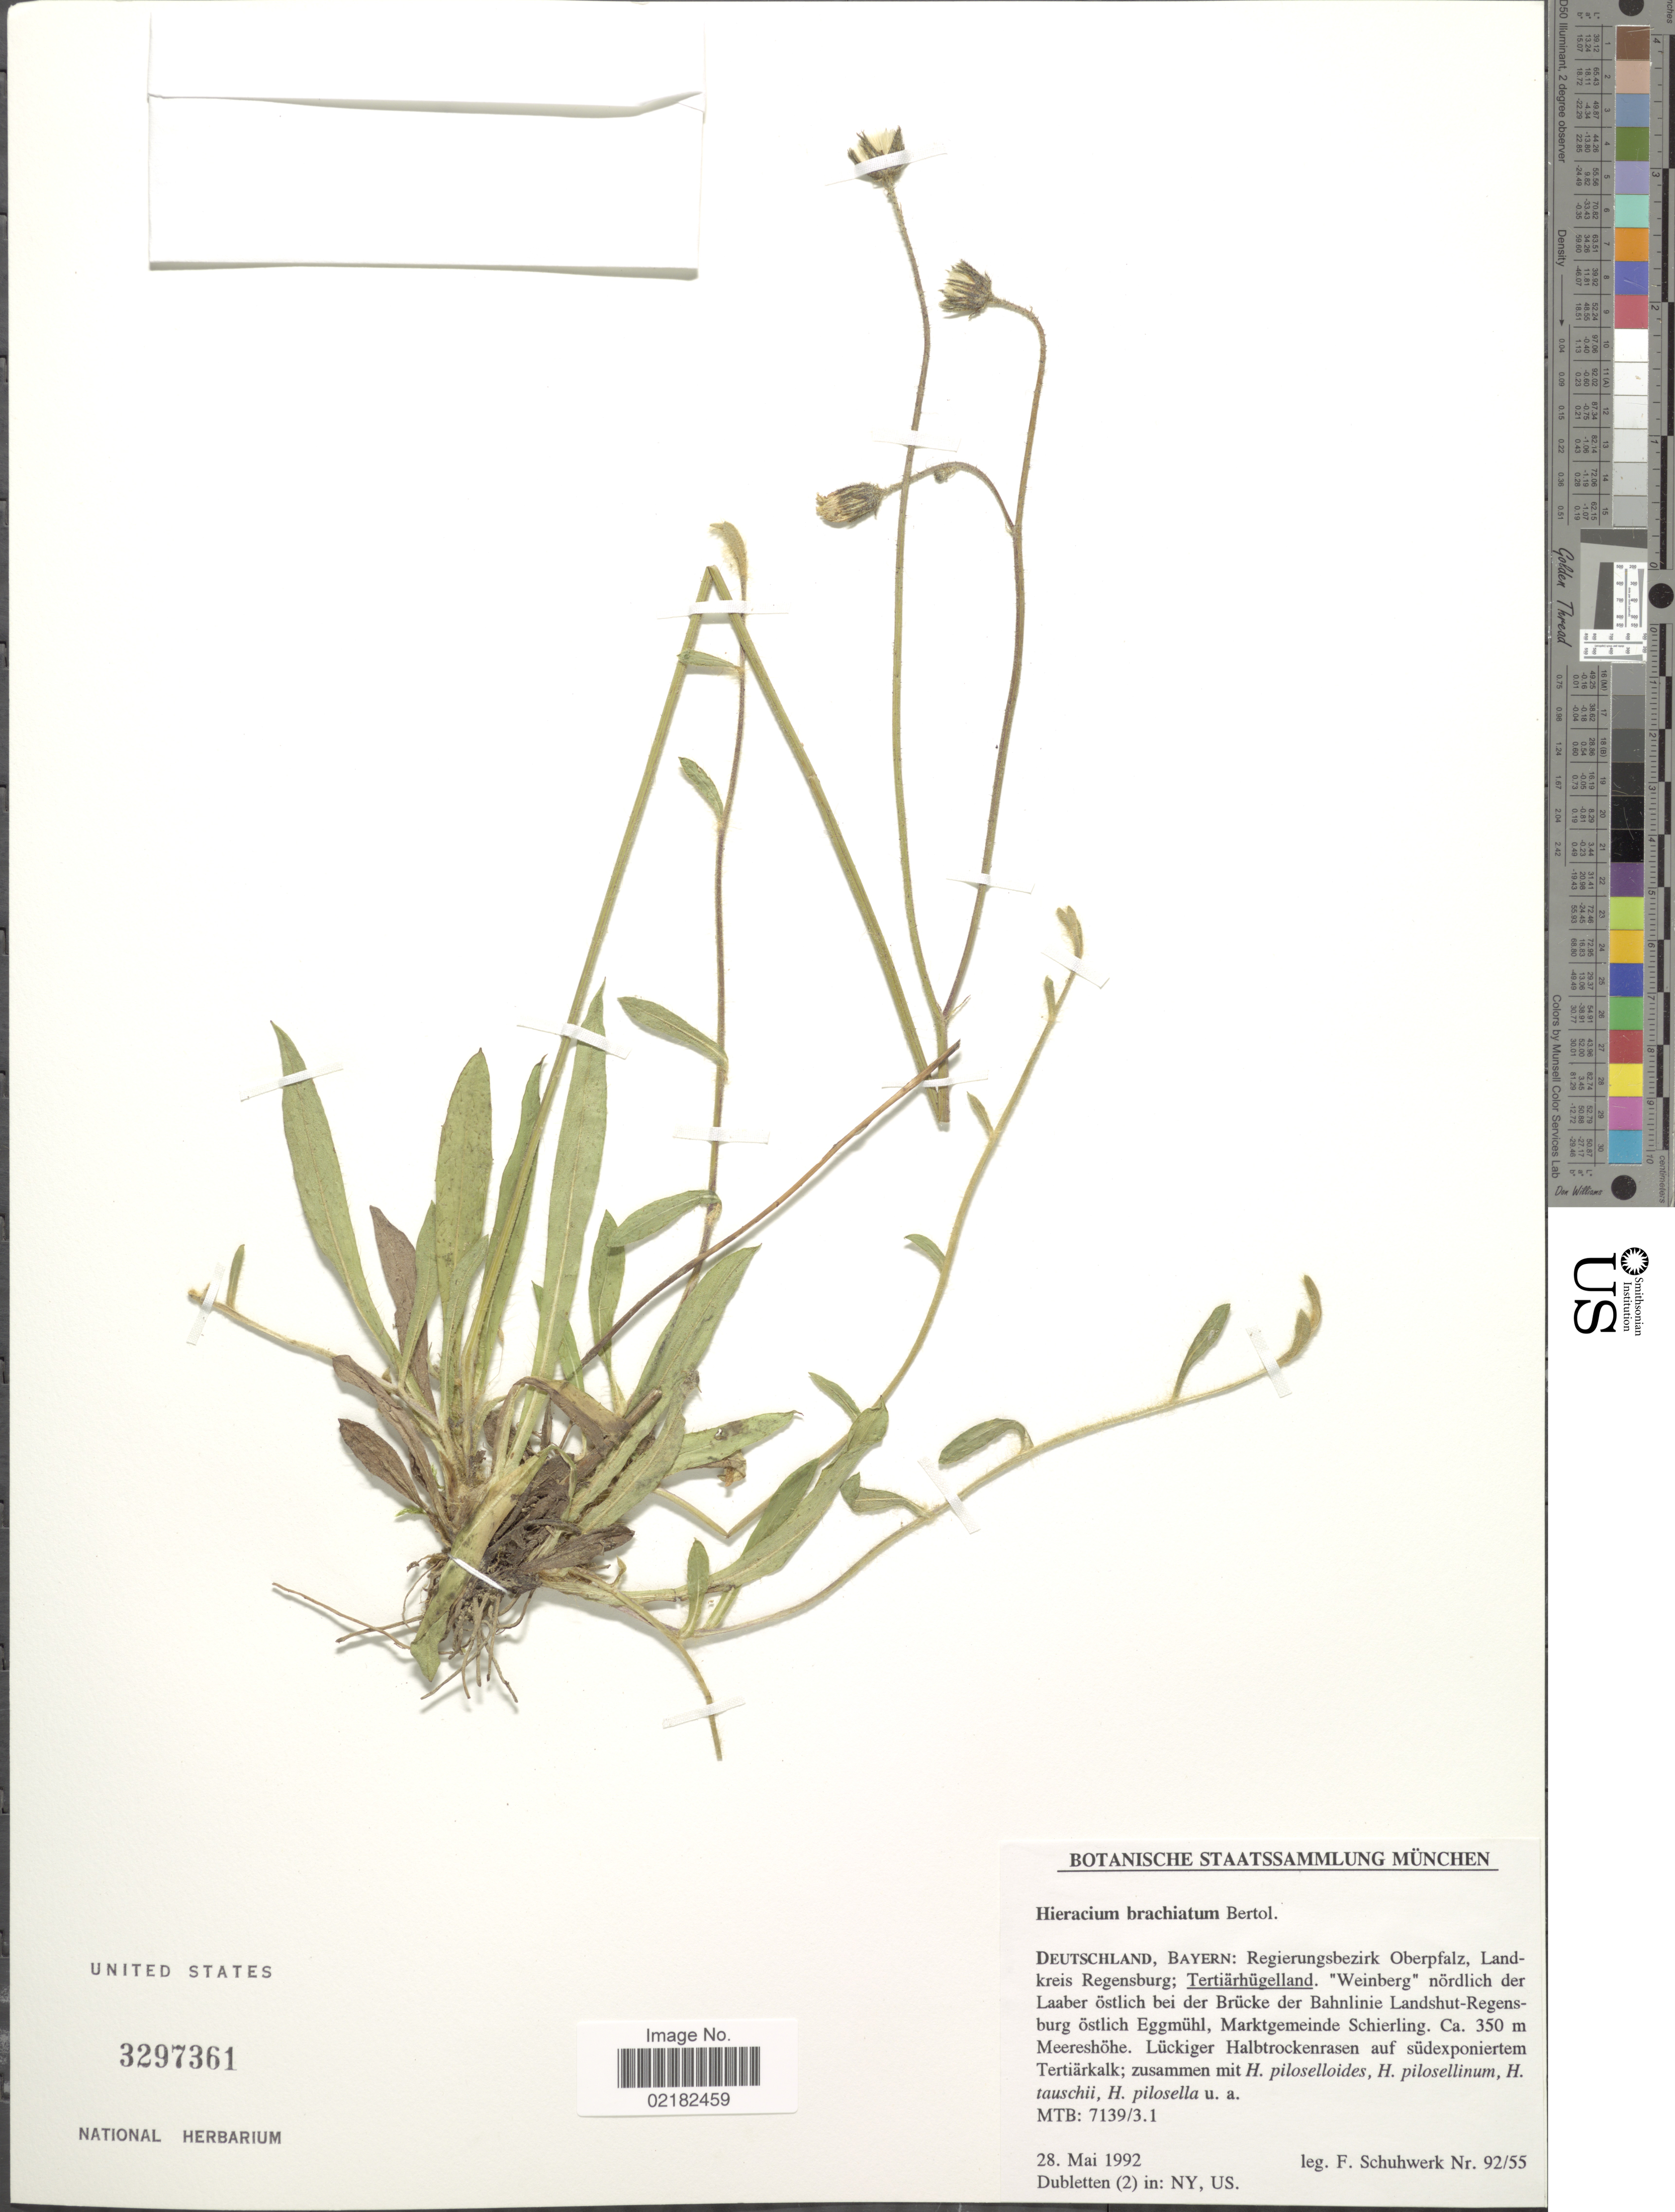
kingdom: Plantae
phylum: Tracheophyta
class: Magnoliopsida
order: Asterales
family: Asteraceae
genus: Pilosella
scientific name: Pilosella brachiata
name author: (DC.) F.W. Schultz & Sch. Bip.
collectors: Schuhwerk, F.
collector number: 92/55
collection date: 1992-05-28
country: Germany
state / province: Bayern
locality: Deutschland, Bayern, Regierungsbezirk, Oberpfalz, Landkreis Regensburg, Tertiarhugelland. Weinberg, nordlich der Laaber ostlich bei der Brucke der Bahnlinie Landshut-Regens-burg ostlich Eggmuhl, Marktgemeinde Schierling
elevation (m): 350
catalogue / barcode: US 3297361